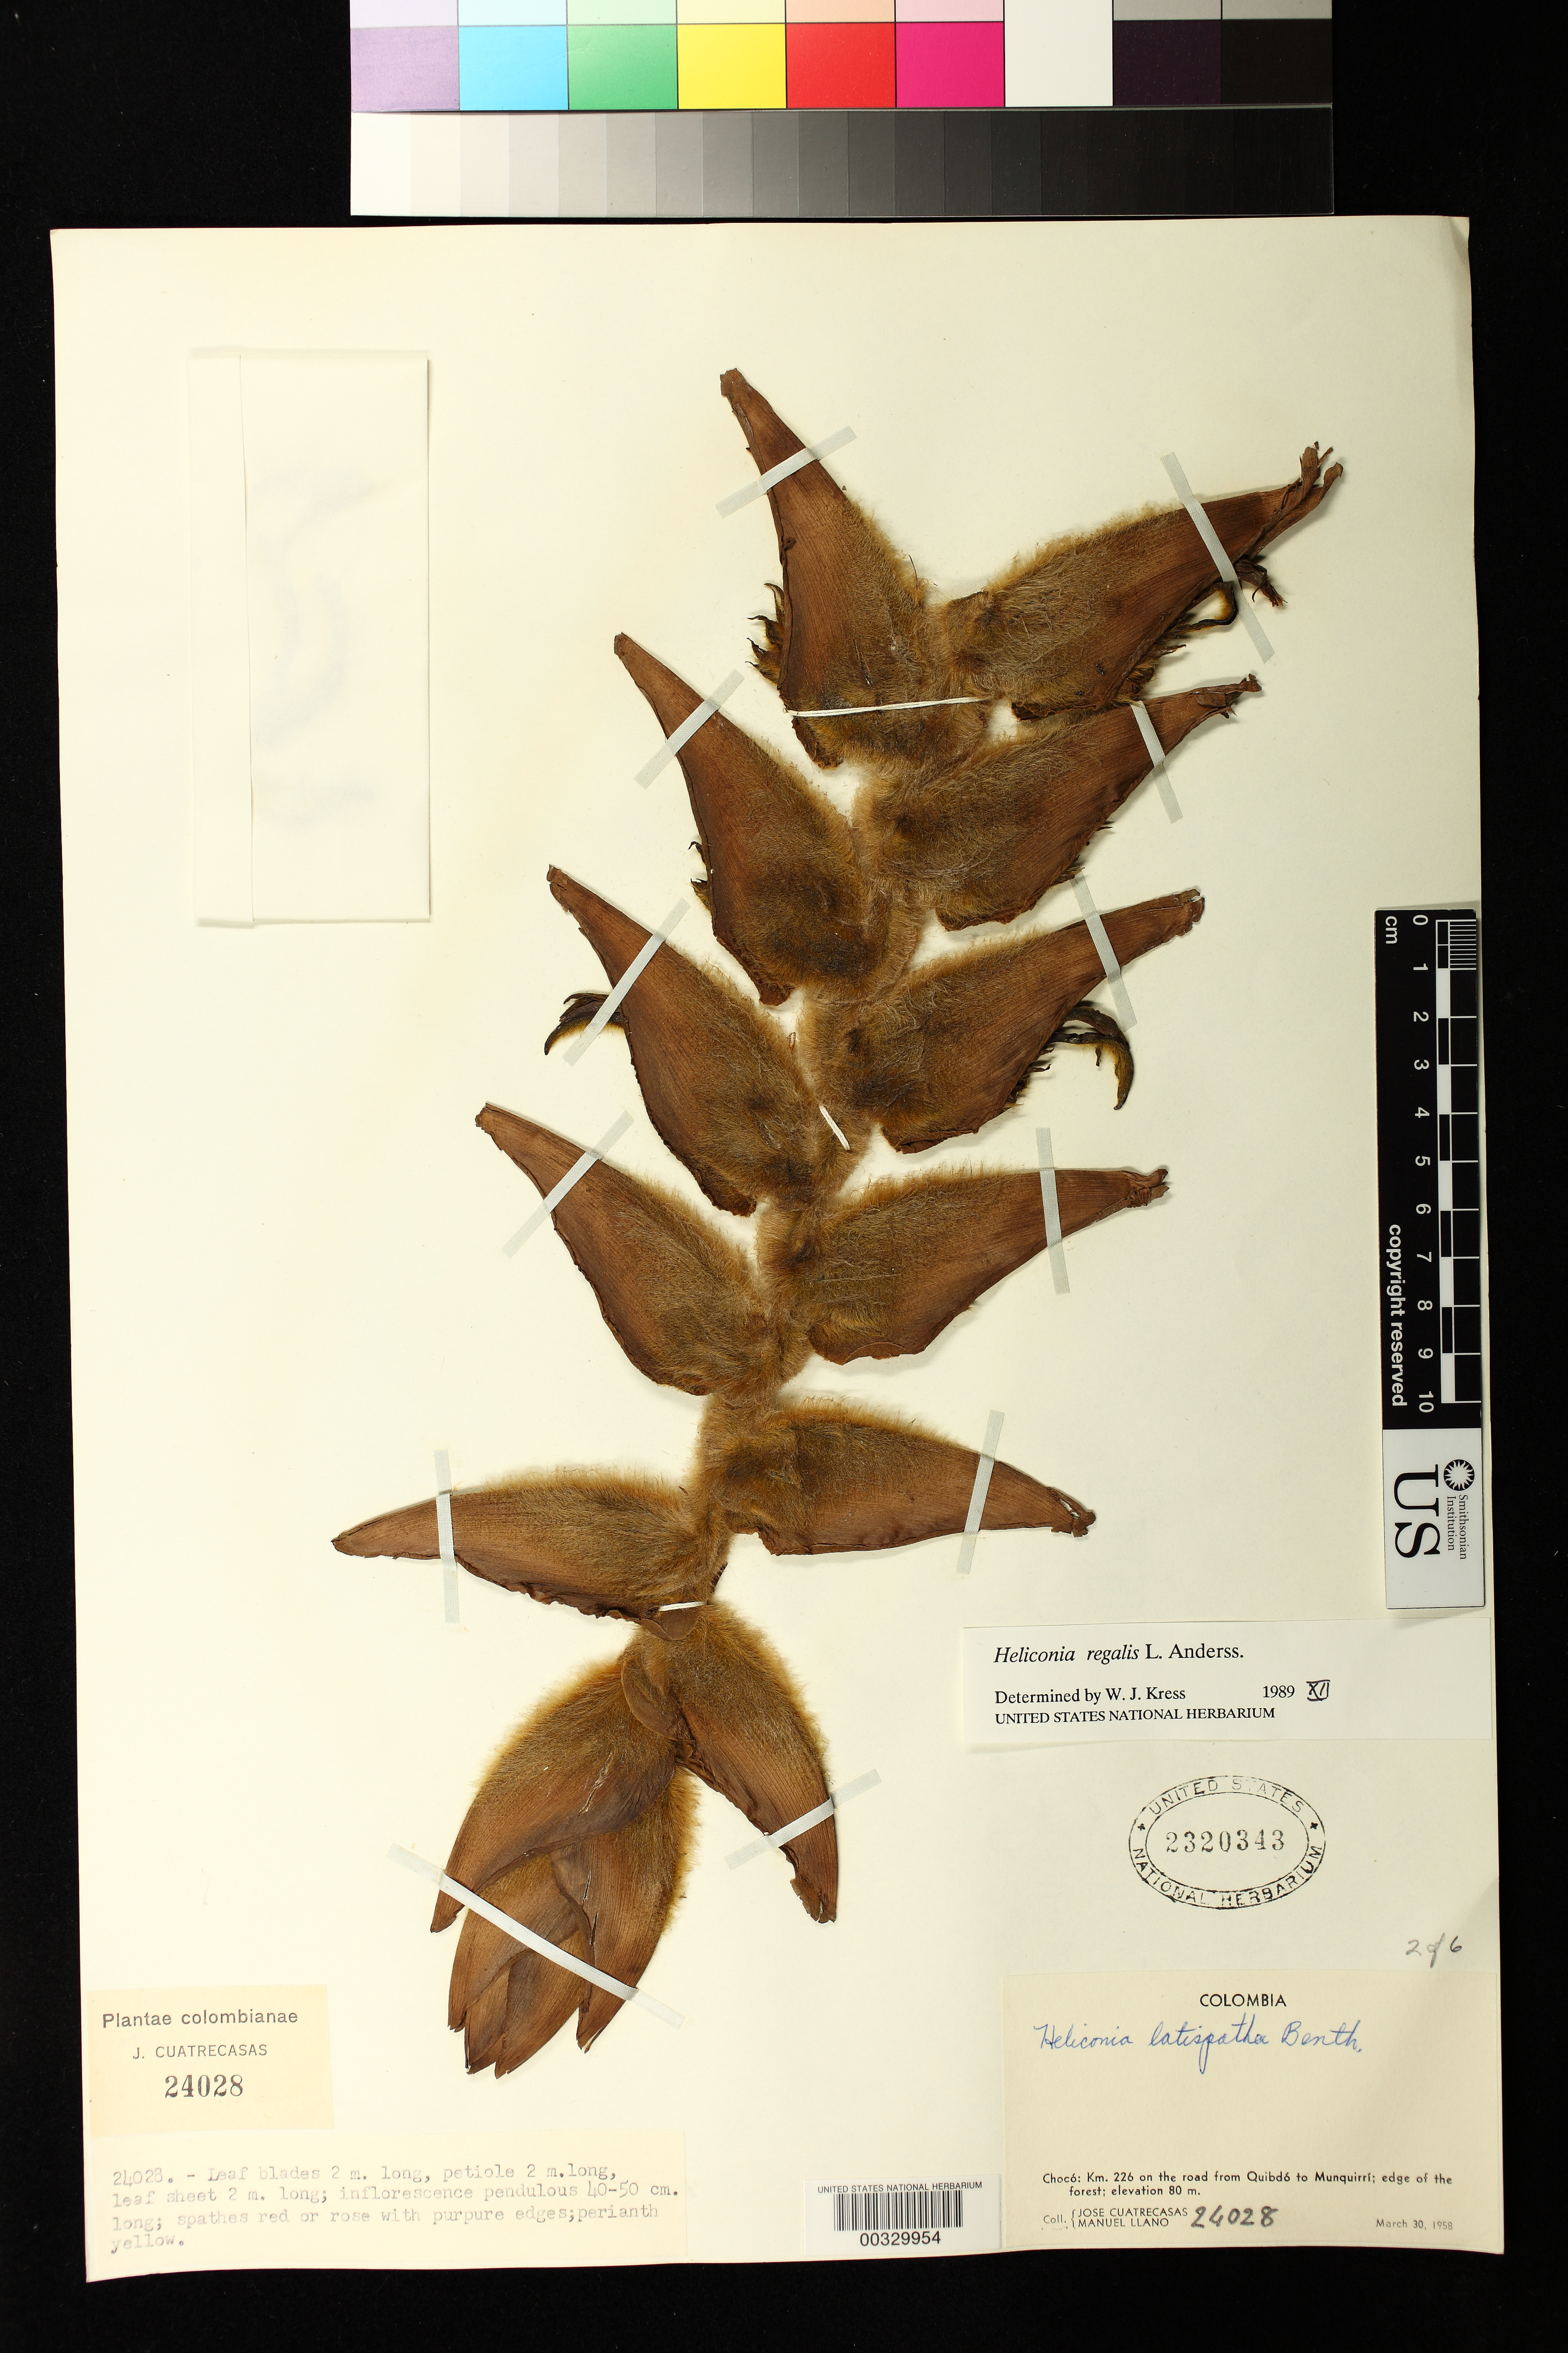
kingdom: Plantae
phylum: Tracheophyta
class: Liliopsida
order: Zingiberales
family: Heliconiaceae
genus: Heliconia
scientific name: Heliconia regalis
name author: L. Andersson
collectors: J. Cuatrecasas & M. Llano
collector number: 24028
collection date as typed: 30 Mar 1958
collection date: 1958-03-30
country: Colombia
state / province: Chocó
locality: Km 226 on road from Quibdo to Munquirri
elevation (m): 80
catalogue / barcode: US 2320343